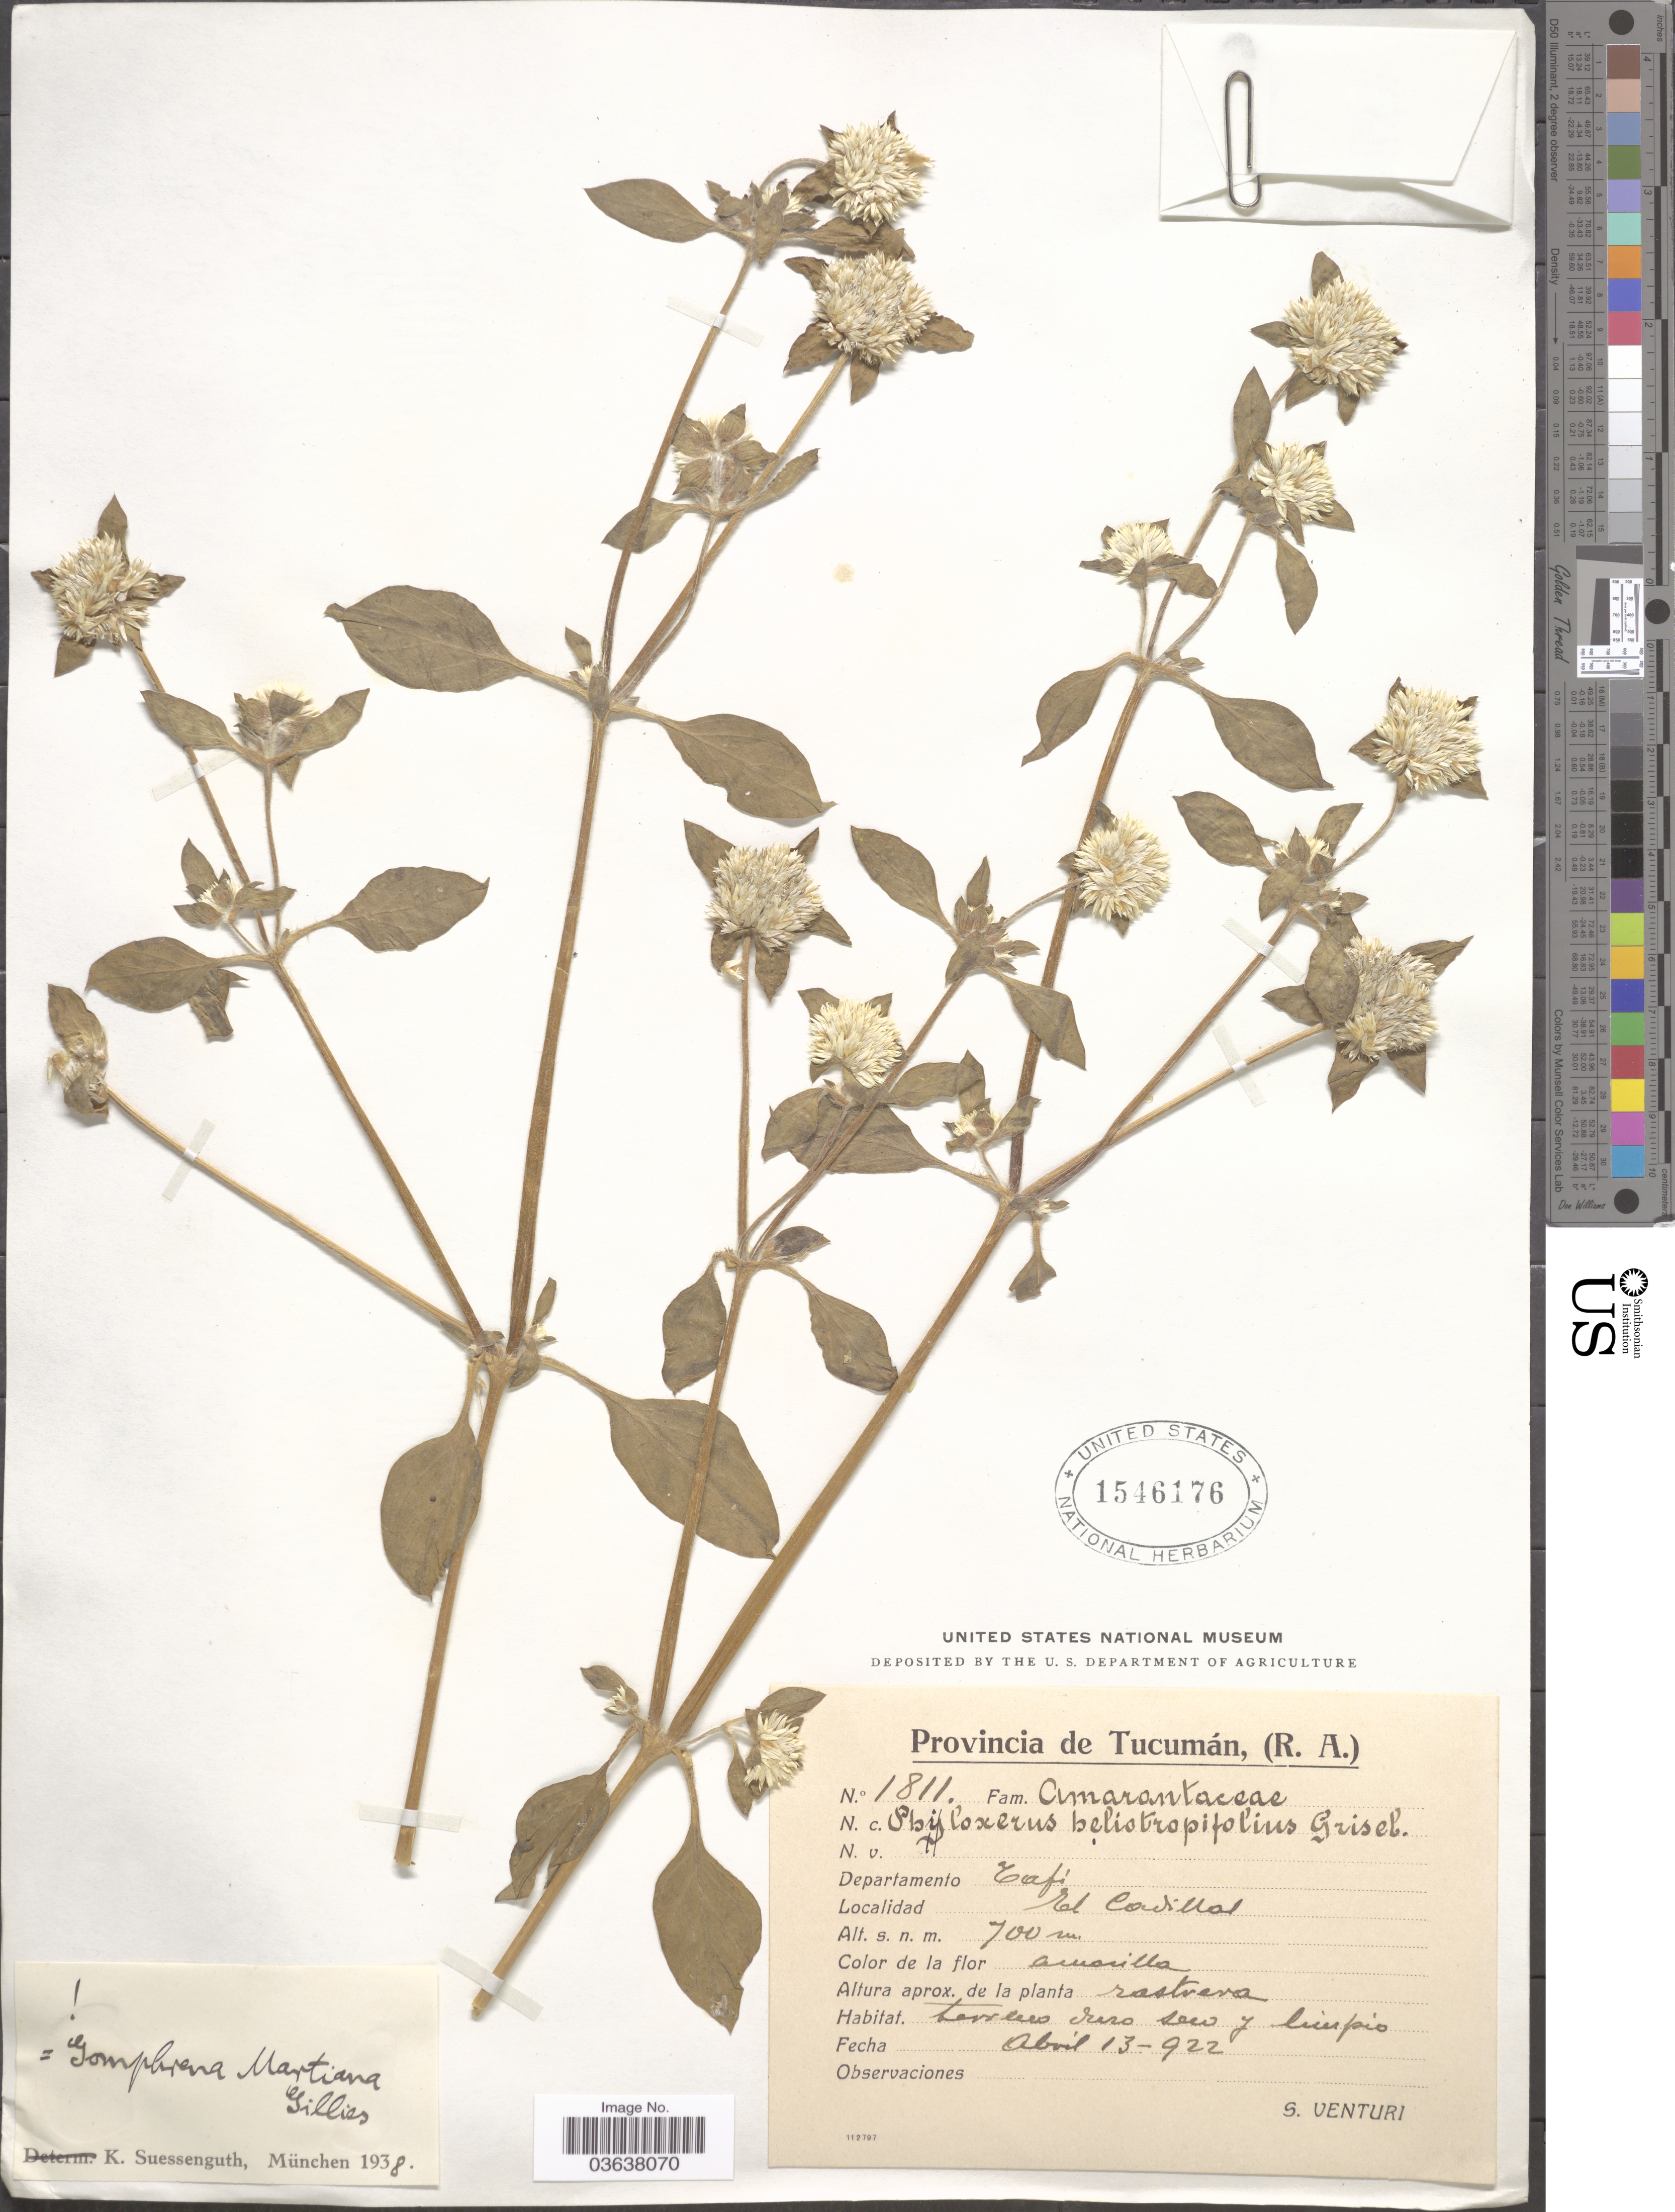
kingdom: Plantae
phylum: Tracheophyta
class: Magnoliopsida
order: Caryophyllales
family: Amaranthaceae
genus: Gomphrena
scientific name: Gomphrena martiana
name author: Gillies ex Moq.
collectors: S. Venturi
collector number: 1811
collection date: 1922-04-13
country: Argentina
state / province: Tucuman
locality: Departamento Tafi, El Cadillal.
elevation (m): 700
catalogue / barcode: US 1546176